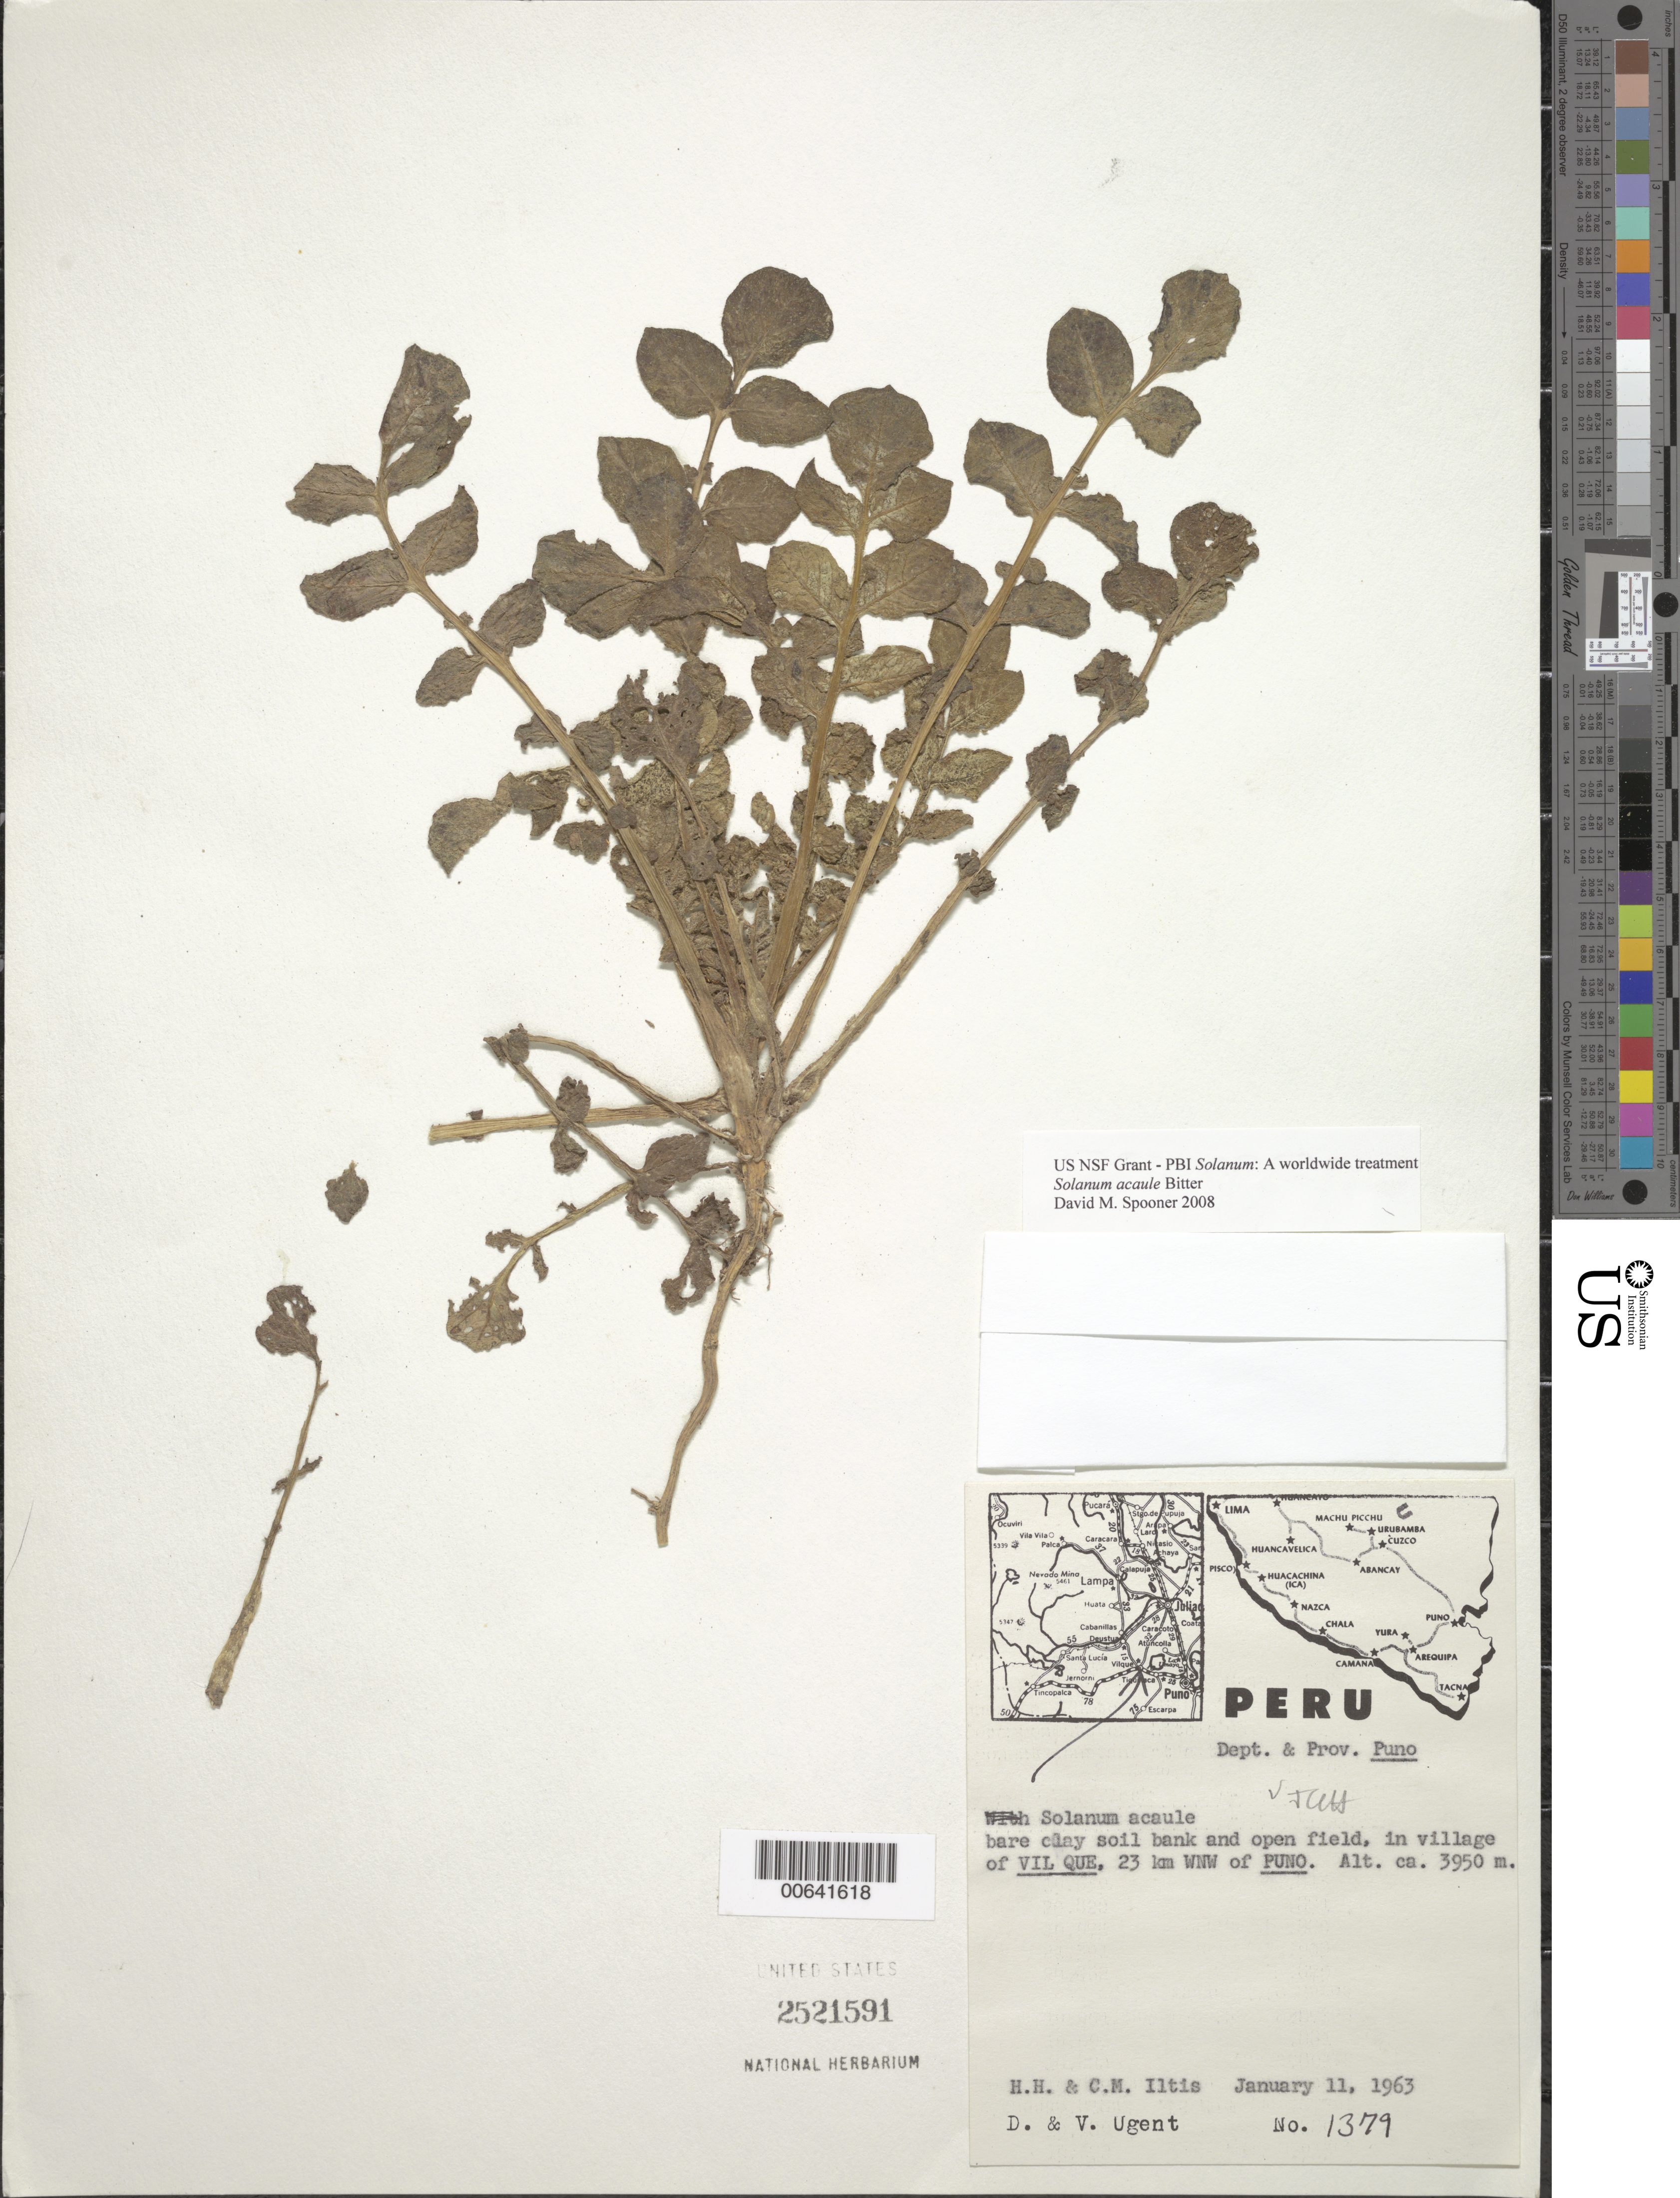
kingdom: Plantae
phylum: Tracheophyta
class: Magnoliopsida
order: Solanales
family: Solanaceae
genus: Solanum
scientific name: Solanum acaule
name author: Bitter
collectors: H. H. Iltis, C. M Iltis, D. Ugent & V. Ugent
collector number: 1379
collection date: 1963-01-11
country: Peru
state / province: Puno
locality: Dept. & Prov. Puno. In village of Vil Que, 23 km WNW of Puno.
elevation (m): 3950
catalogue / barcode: US 2521591